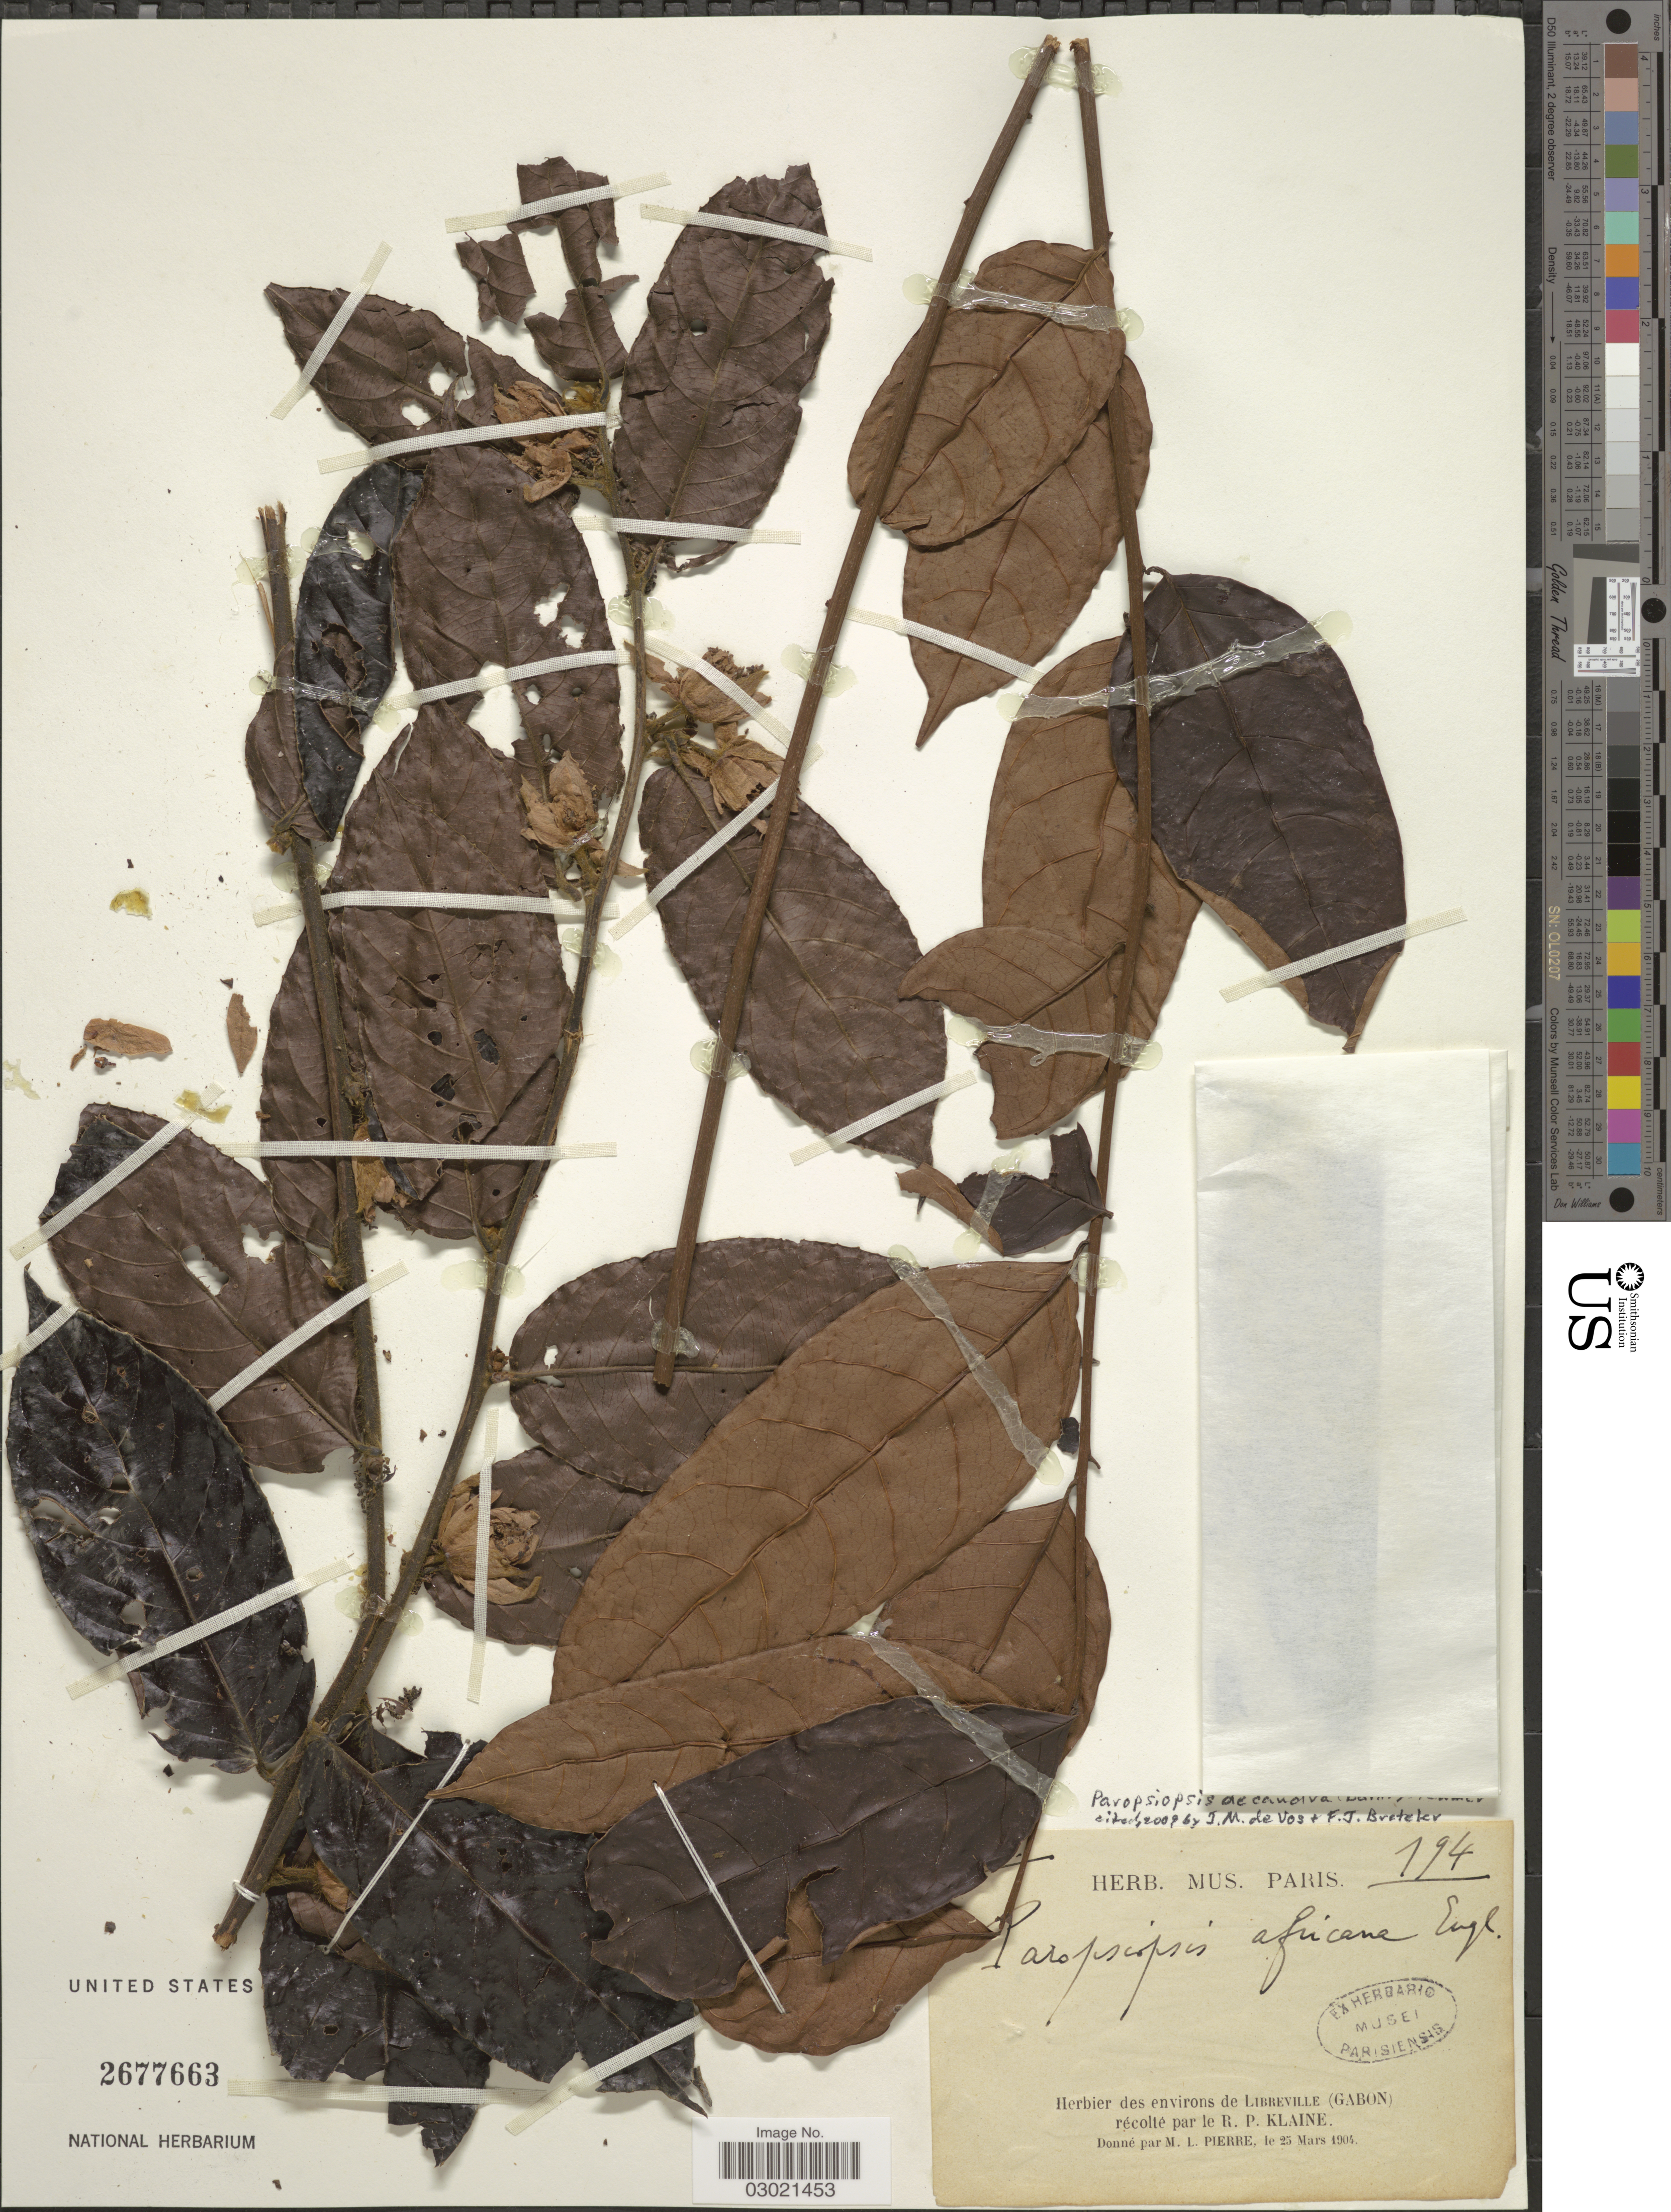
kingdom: Plantae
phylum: Tracheophyta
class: Magnoliopsida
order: Malpighiales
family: Passifloraceae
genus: Paropsiopsis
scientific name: Paropsiopsis decandra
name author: (Baill.) Sleumer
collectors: R. Klaine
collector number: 194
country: Gabon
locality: Herbier des environs de Libreville.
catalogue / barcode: US 2677663